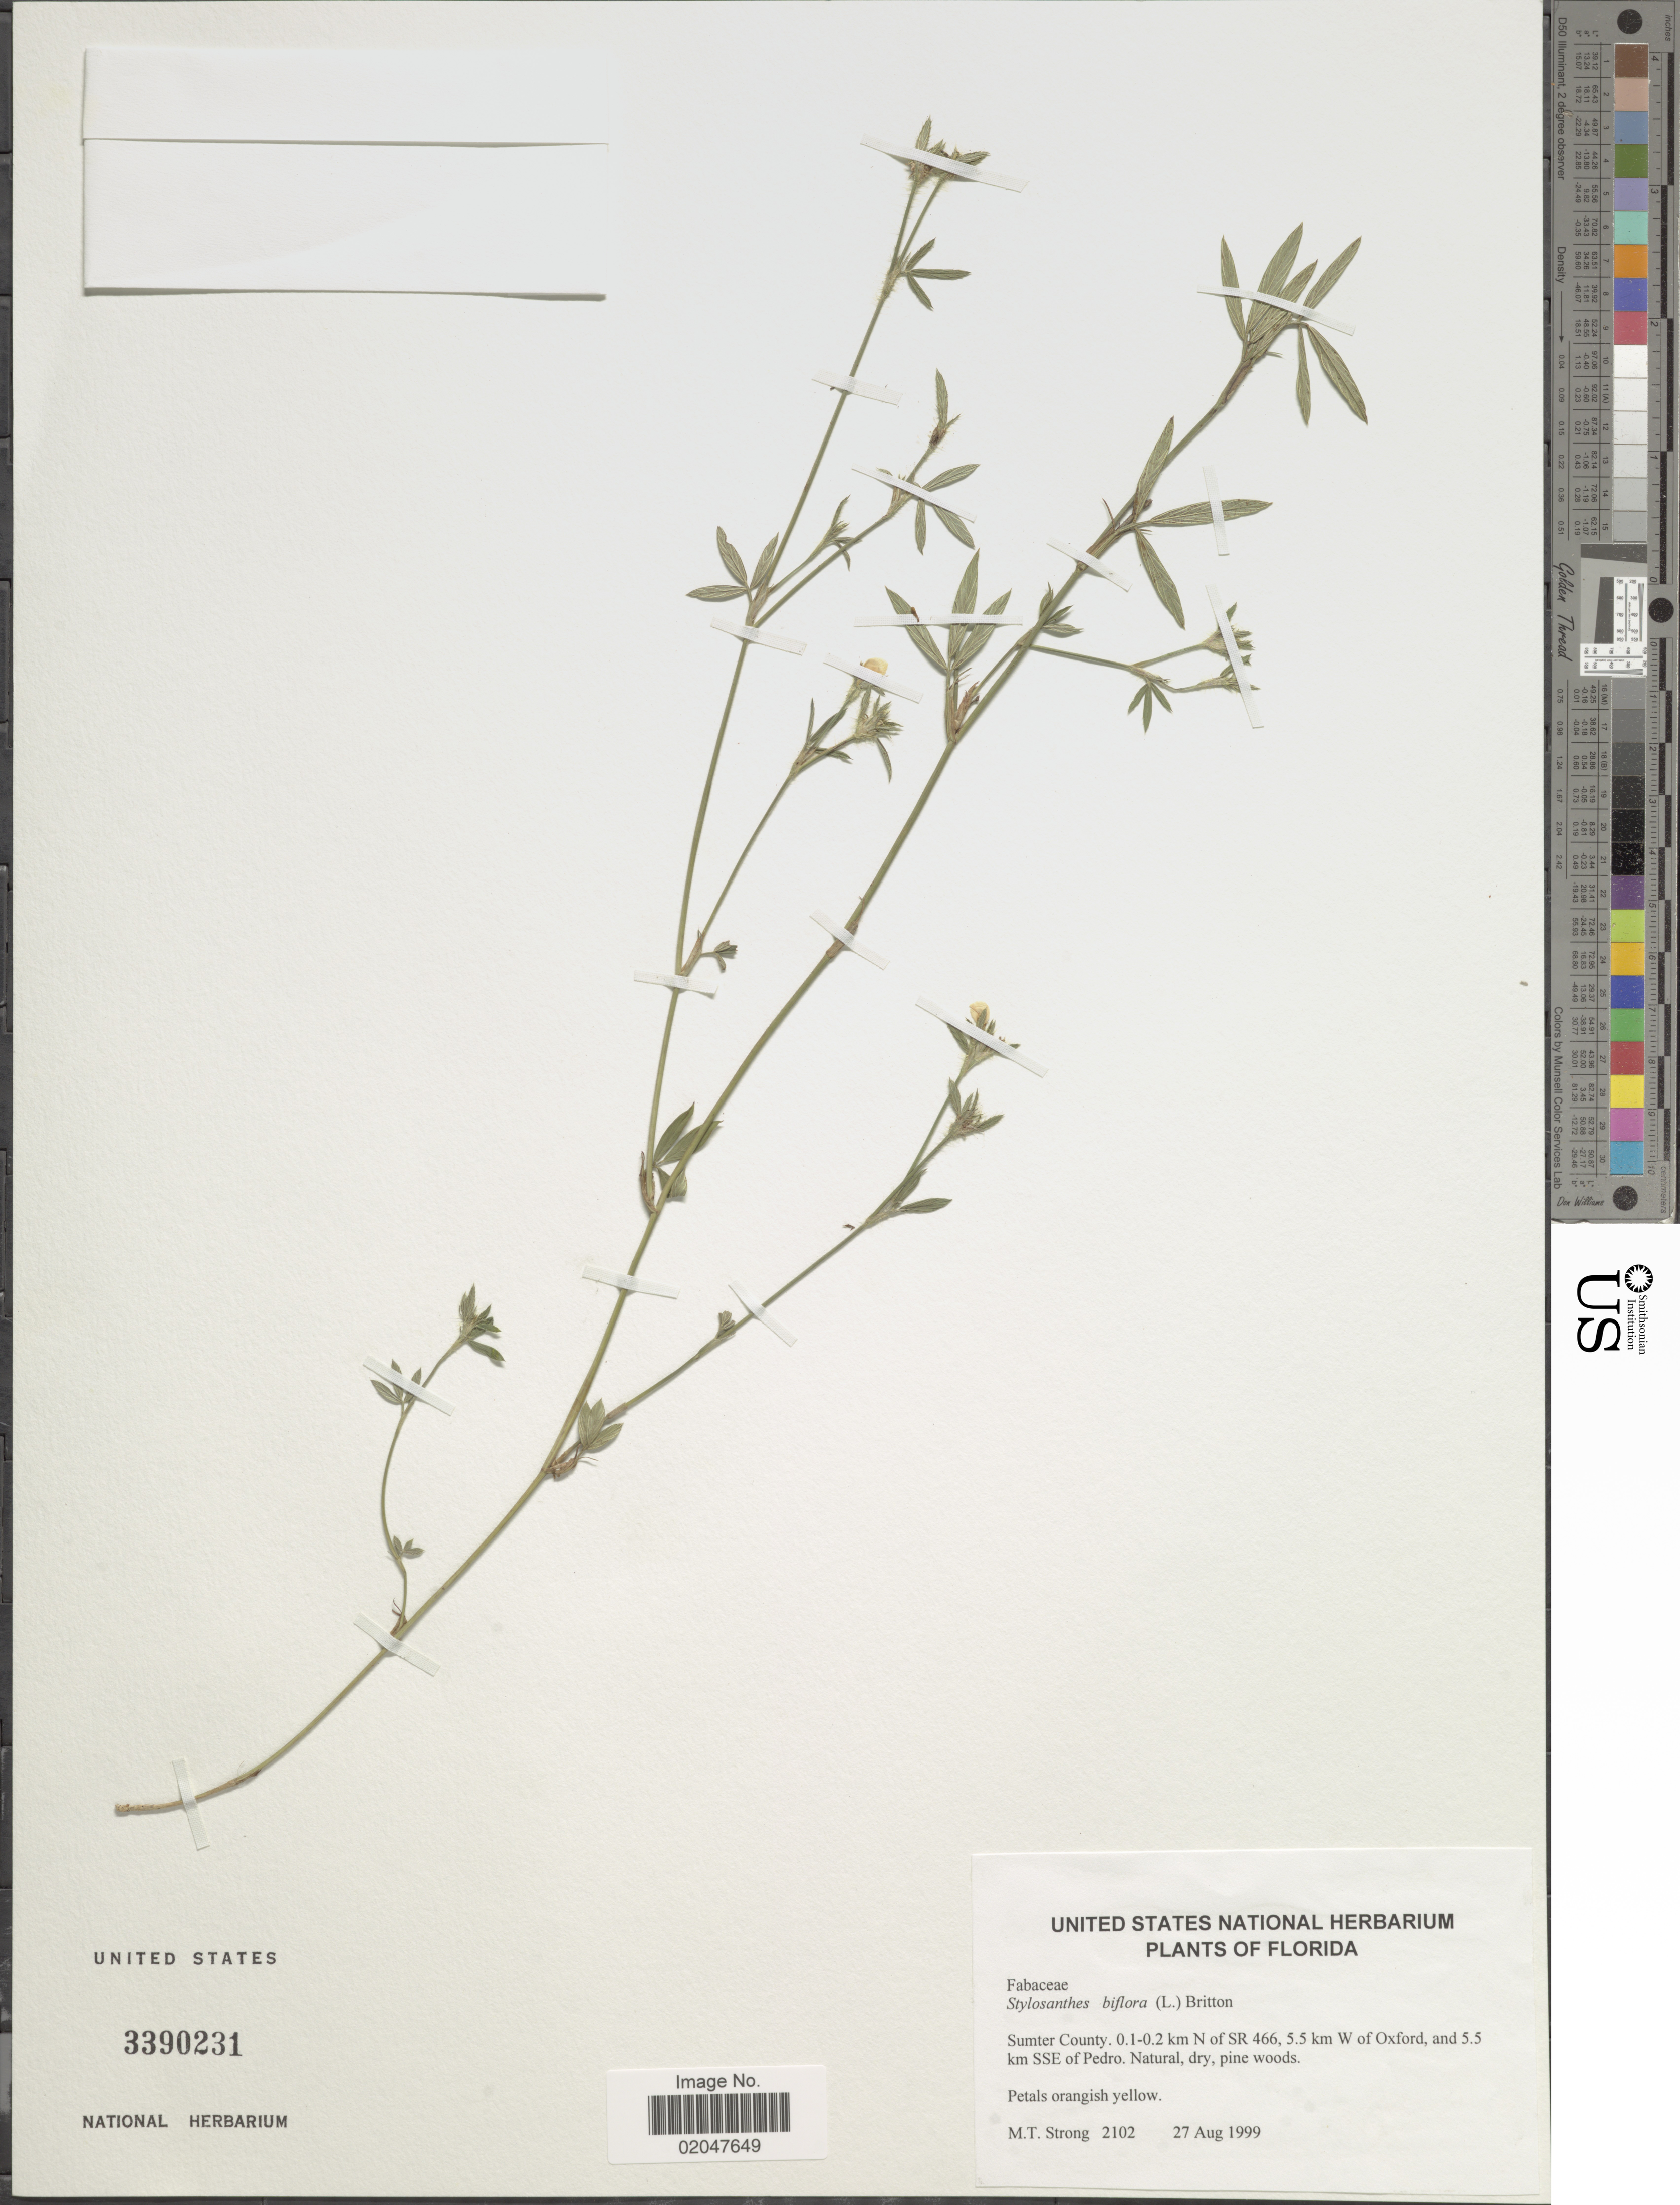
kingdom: Plantae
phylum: Tracheophyta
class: Magnoliopsida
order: Fabales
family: Fabaceae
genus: Stylosanthes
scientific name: Stylosanthes biflora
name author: (L.) Britton et al.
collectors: M. T. Strong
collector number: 2102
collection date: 1999-08-27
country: United States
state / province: Florida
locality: Sumter County, 0.1-0.2 km N of SR 466, 5.5 km W of Oxford, and 5.5 km SSE of Pedro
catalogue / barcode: US 3390231